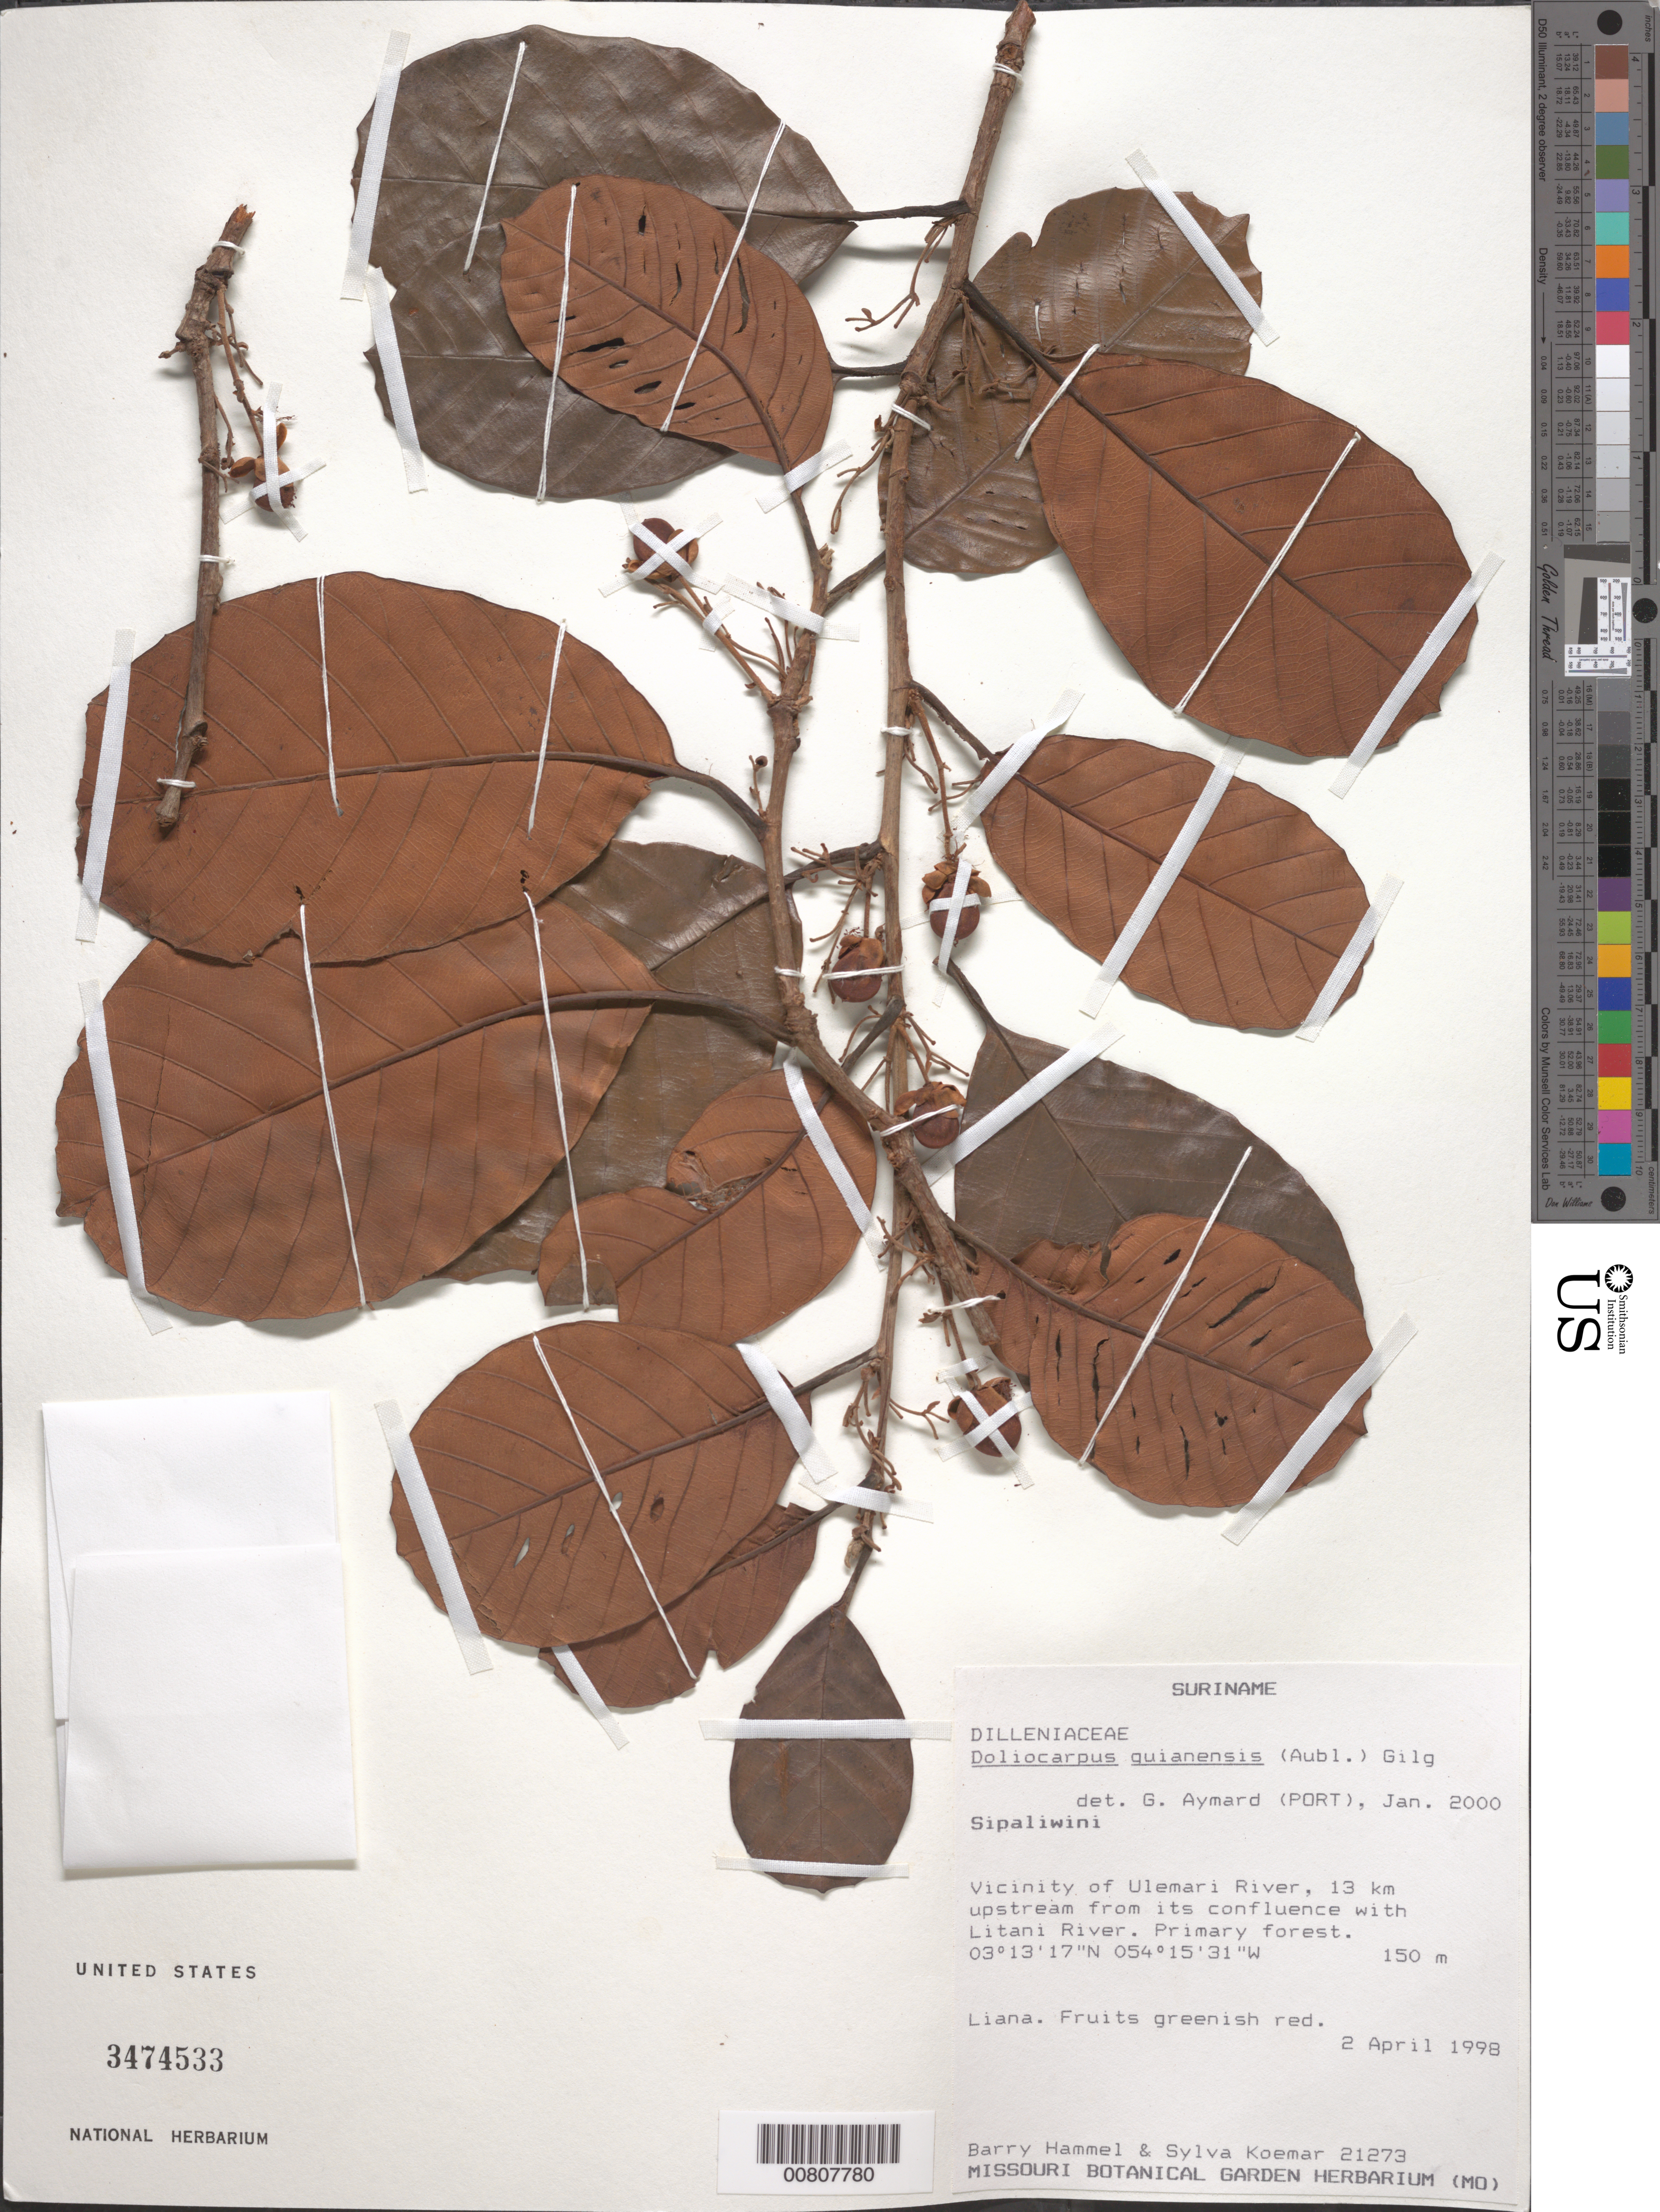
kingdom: Plantae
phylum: Tracheophyta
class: Magnoliopsida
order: Dilleniales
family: Dilleniaceae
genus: Doliocarpus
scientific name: Doliocarpus guianensis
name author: (Aubl.) Gilg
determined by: Aymard C., G. A., (PORT), Univ. Nac. Exp. de los Llanos Ezequiel Zamora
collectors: B. Hammel & S. Koemar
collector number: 21273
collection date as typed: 2-Apr-98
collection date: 1998-04-02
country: Suriname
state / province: Sipaliwini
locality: Ulemari R., 13 km upstream from confl. with Litani R.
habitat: Primary forest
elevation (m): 150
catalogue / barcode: US 3474533